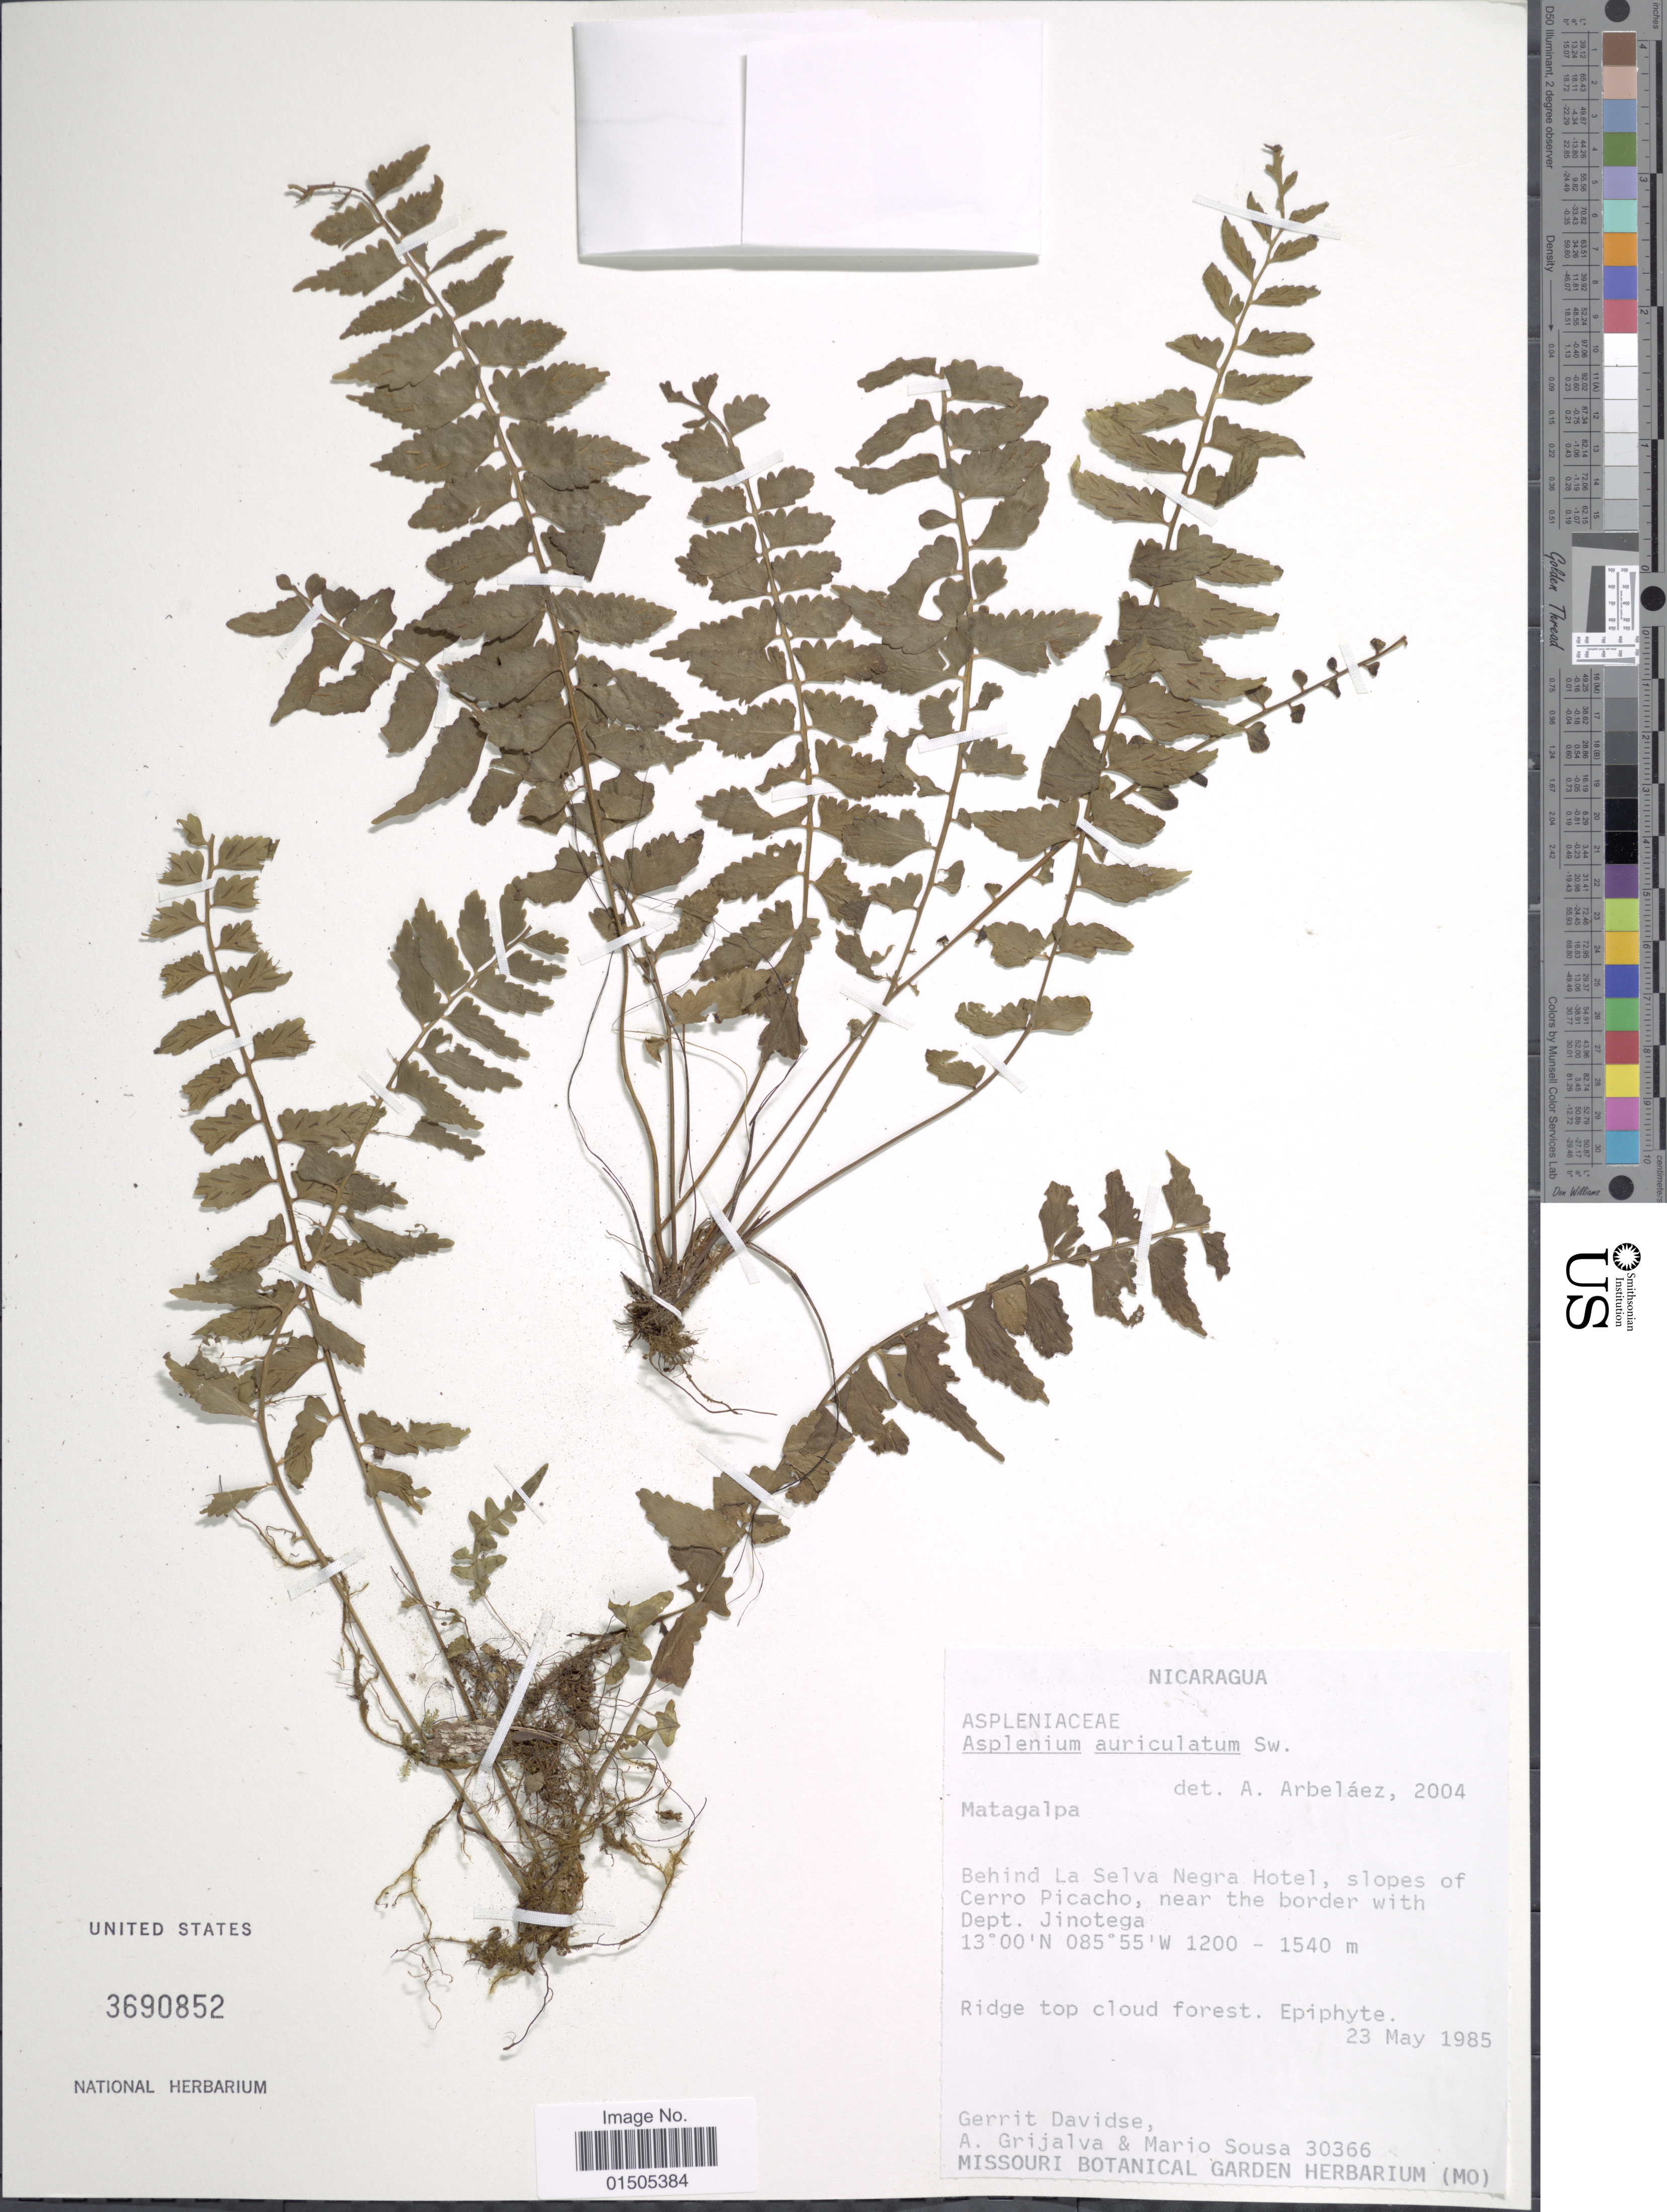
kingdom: Plantae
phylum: Tracheophyta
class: Polypodiopsida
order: Polypodiales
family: Aspleniaceae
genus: Asplenium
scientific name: Asplenium auriculatum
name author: Sw.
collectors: G. Davidse, A. Grijalva & M. Sousa S.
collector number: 30366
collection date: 1985-05-23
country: Nicaragua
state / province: Matagalpa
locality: Behind La Selva negra Hotel, slopes of Cerro Picacho, near the border with Dept. Jinotega.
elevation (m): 1200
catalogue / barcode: US 3690852